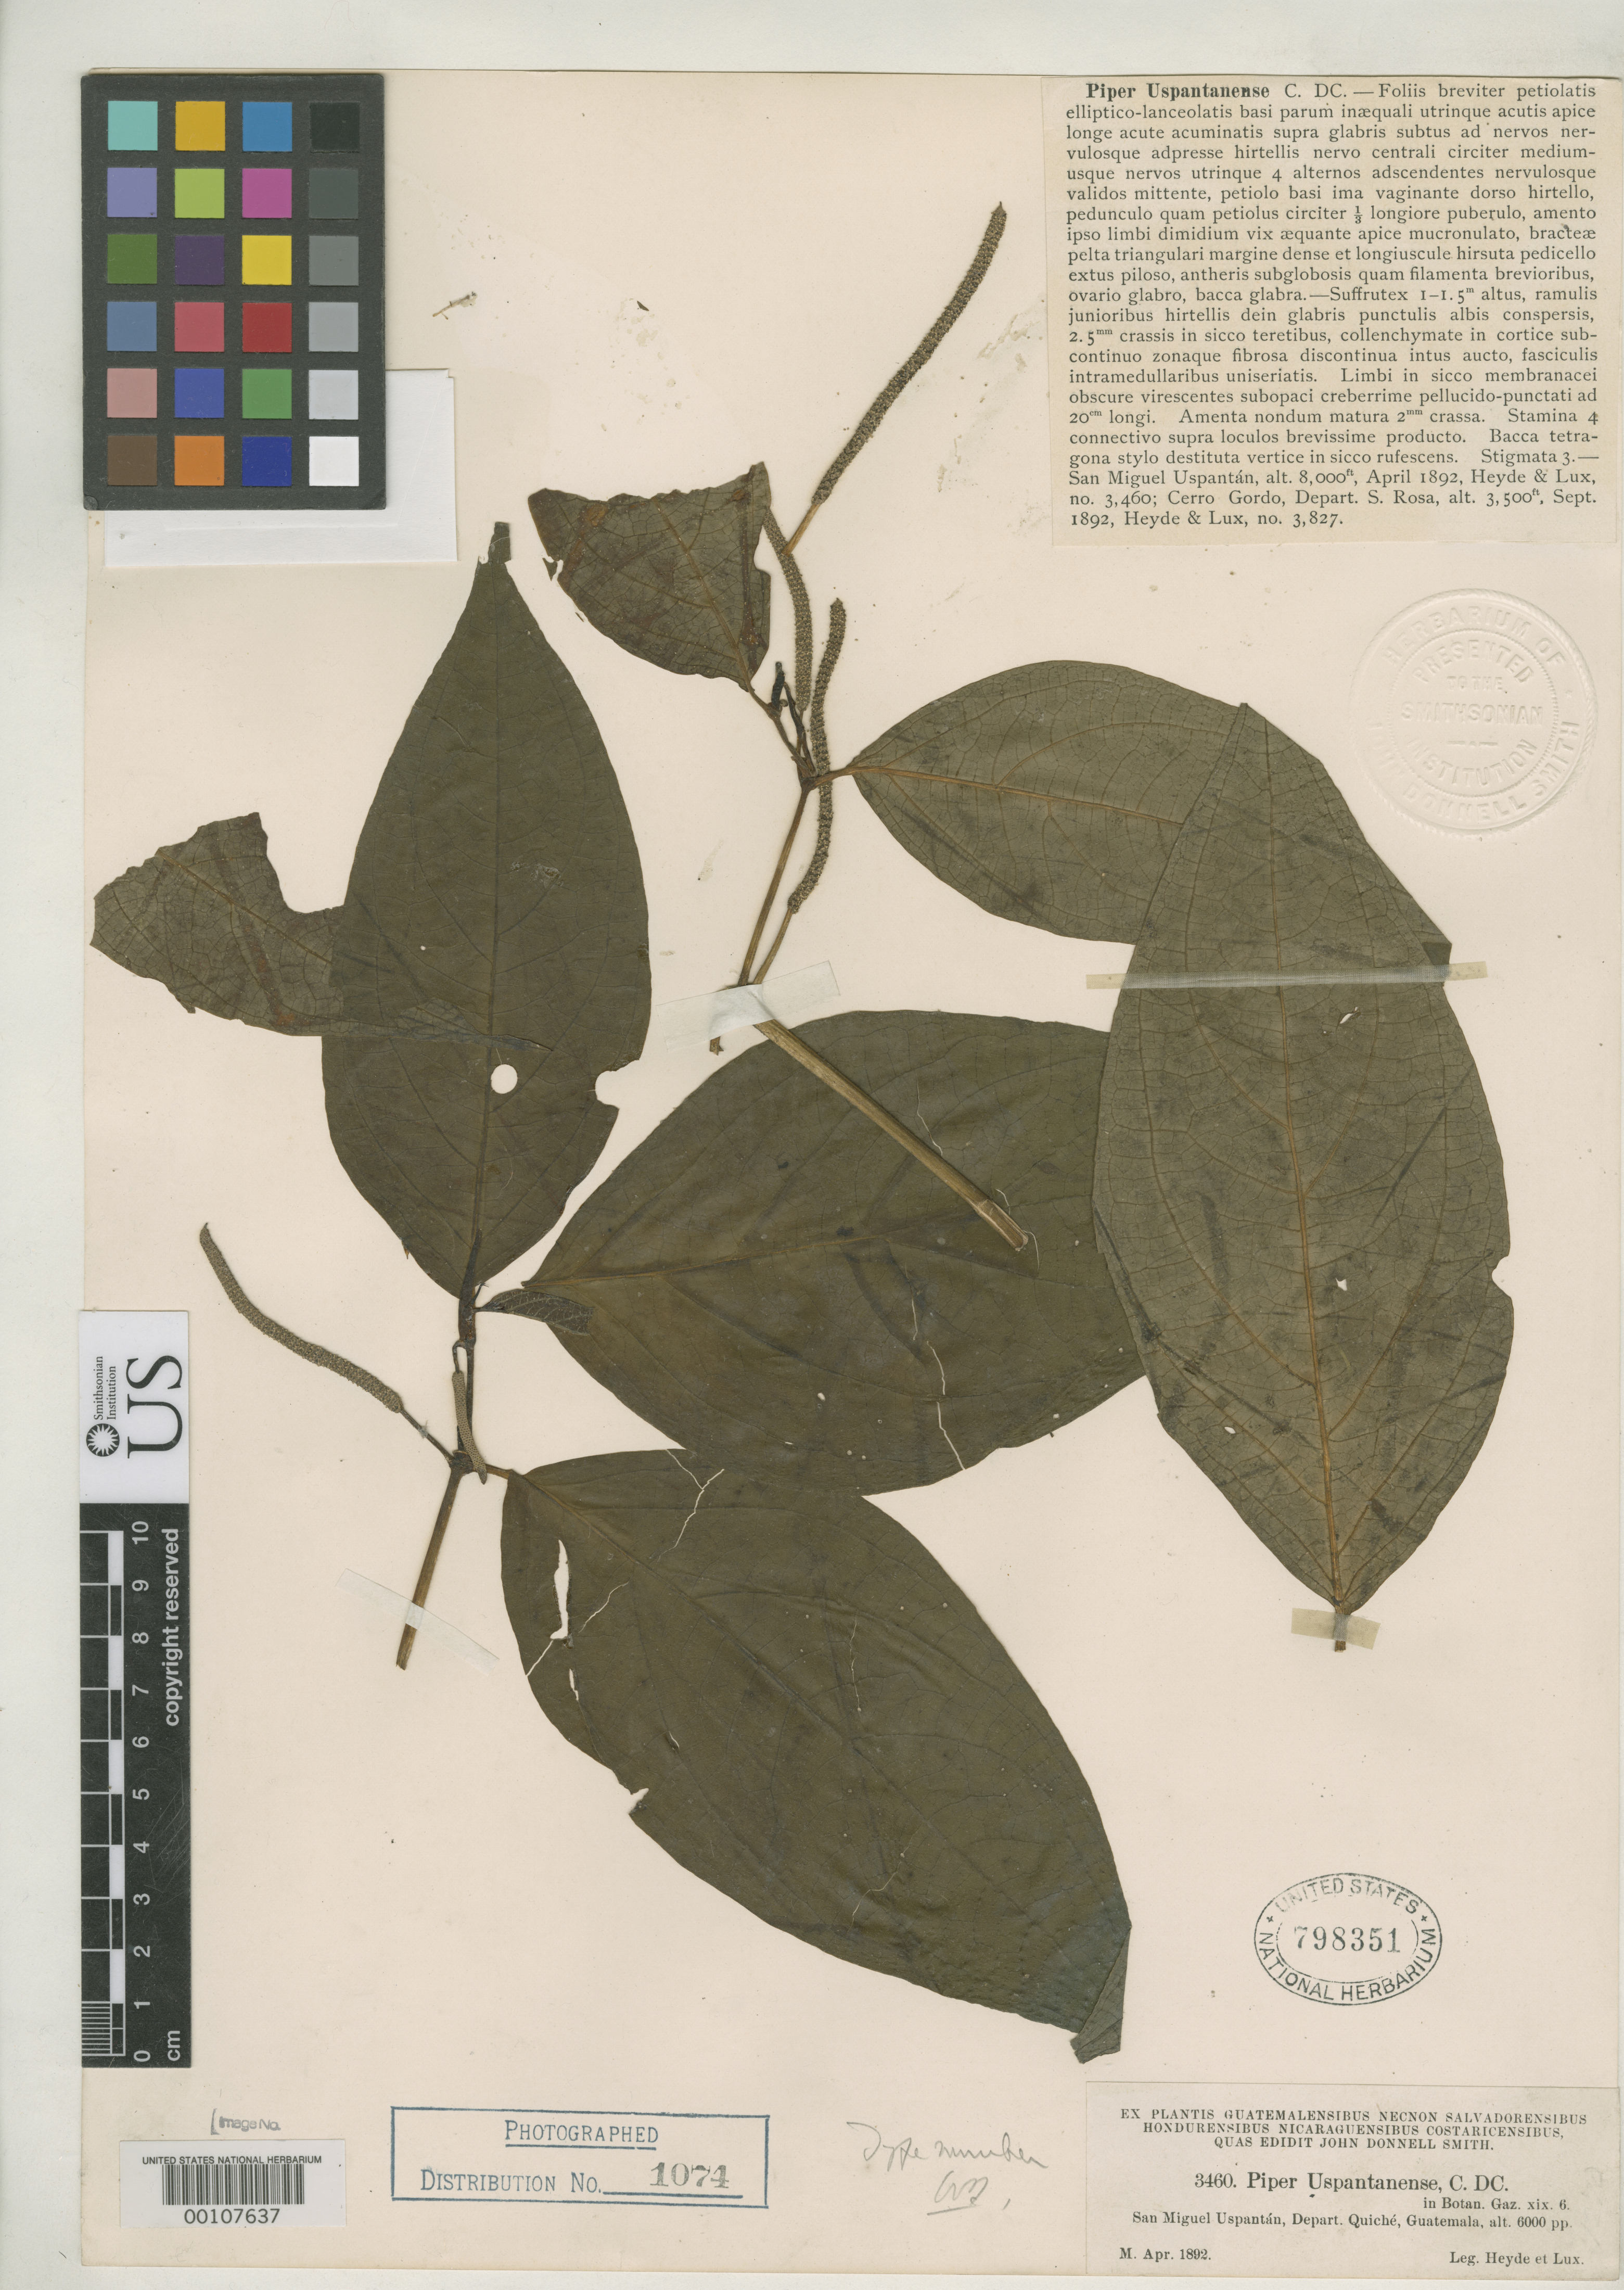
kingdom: Plantae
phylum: Tracheophyta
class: Magnoliopsida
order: Piperales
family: Piperaceae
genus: Piper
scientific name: Piper uspantanense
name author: C. DC.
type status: Isosyntype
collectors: E. T. Heyde & E. Lux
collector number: J.D.S. 3460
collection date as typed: Apr 1892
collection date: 1892-04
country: Guatemala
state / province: El Quiché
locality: San Miguel Uspantán.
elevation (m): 2438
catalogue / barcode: US 798351